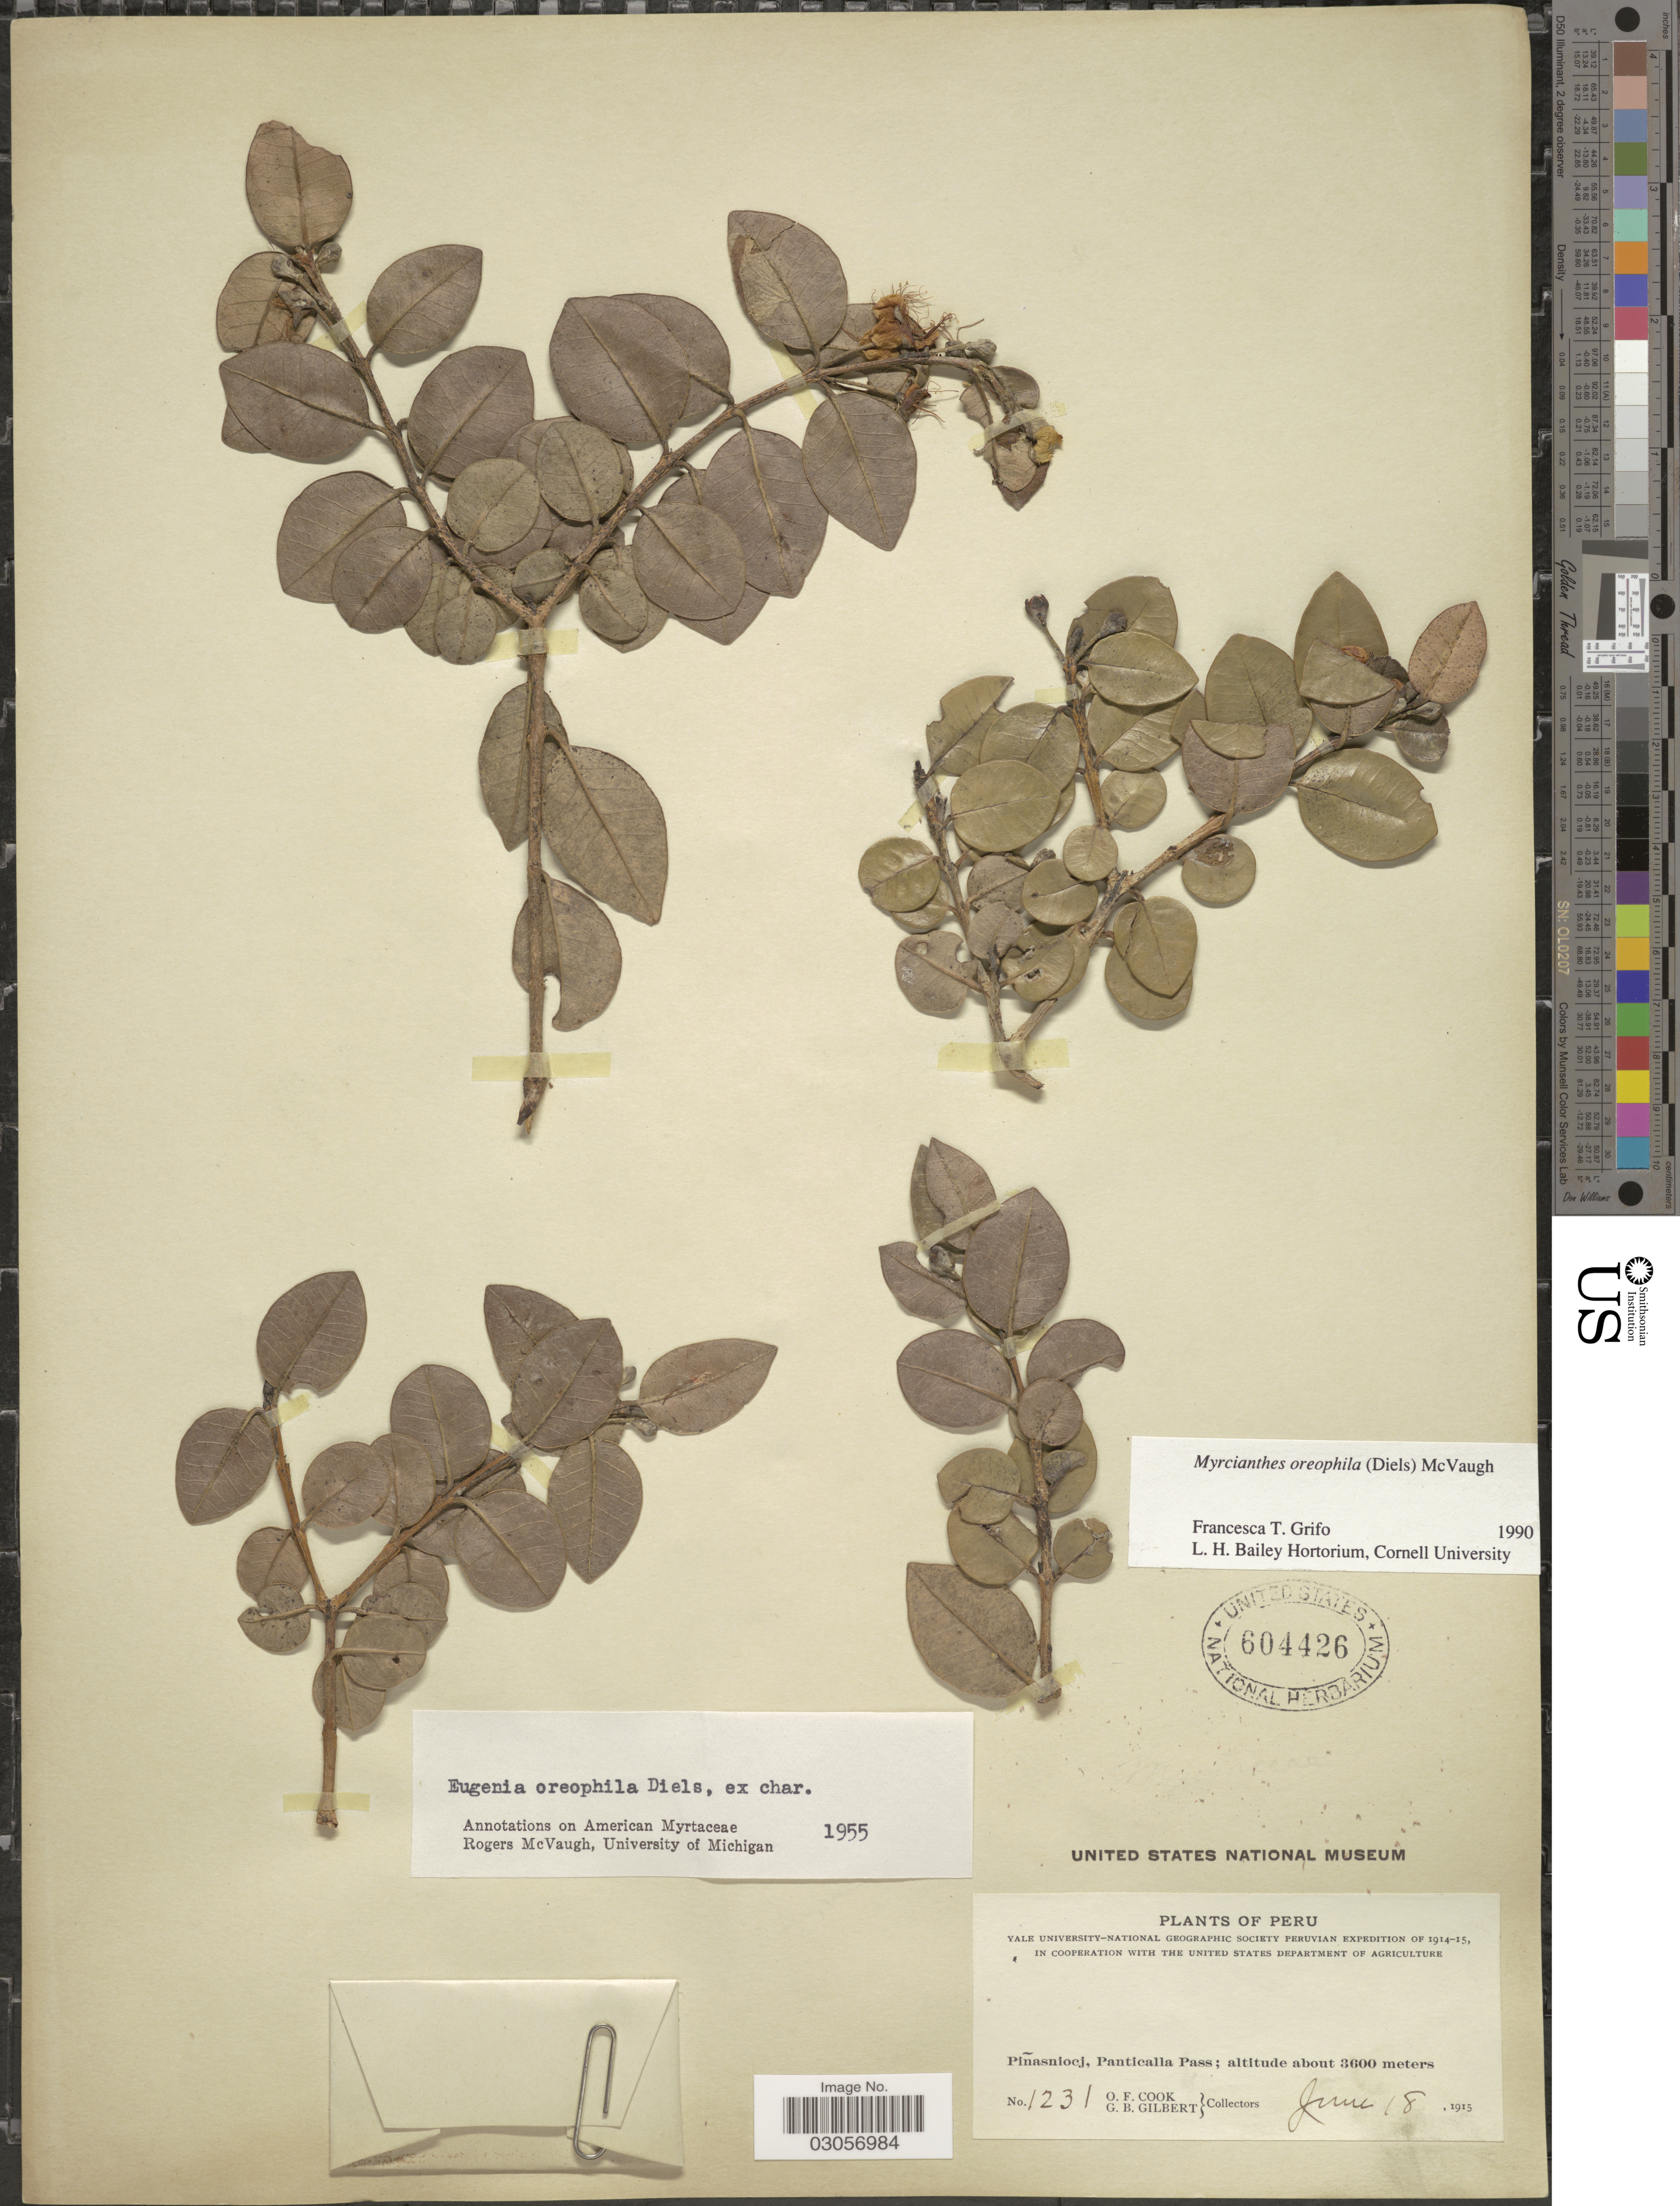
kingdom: Plantae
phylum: Tracheophyta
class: Magnoliopsida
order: Myrtales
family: Myrtaceae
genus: Myrcianthes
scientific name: Myrcianthes oreophila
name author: (Diels) McVaugh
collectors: O. F. Cook & G. B. Gilbert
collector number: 1231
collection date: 1915-06-18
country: Peru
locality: Piñasiocj, Panticalla Pass.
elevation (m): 3600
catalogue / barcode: US 604426